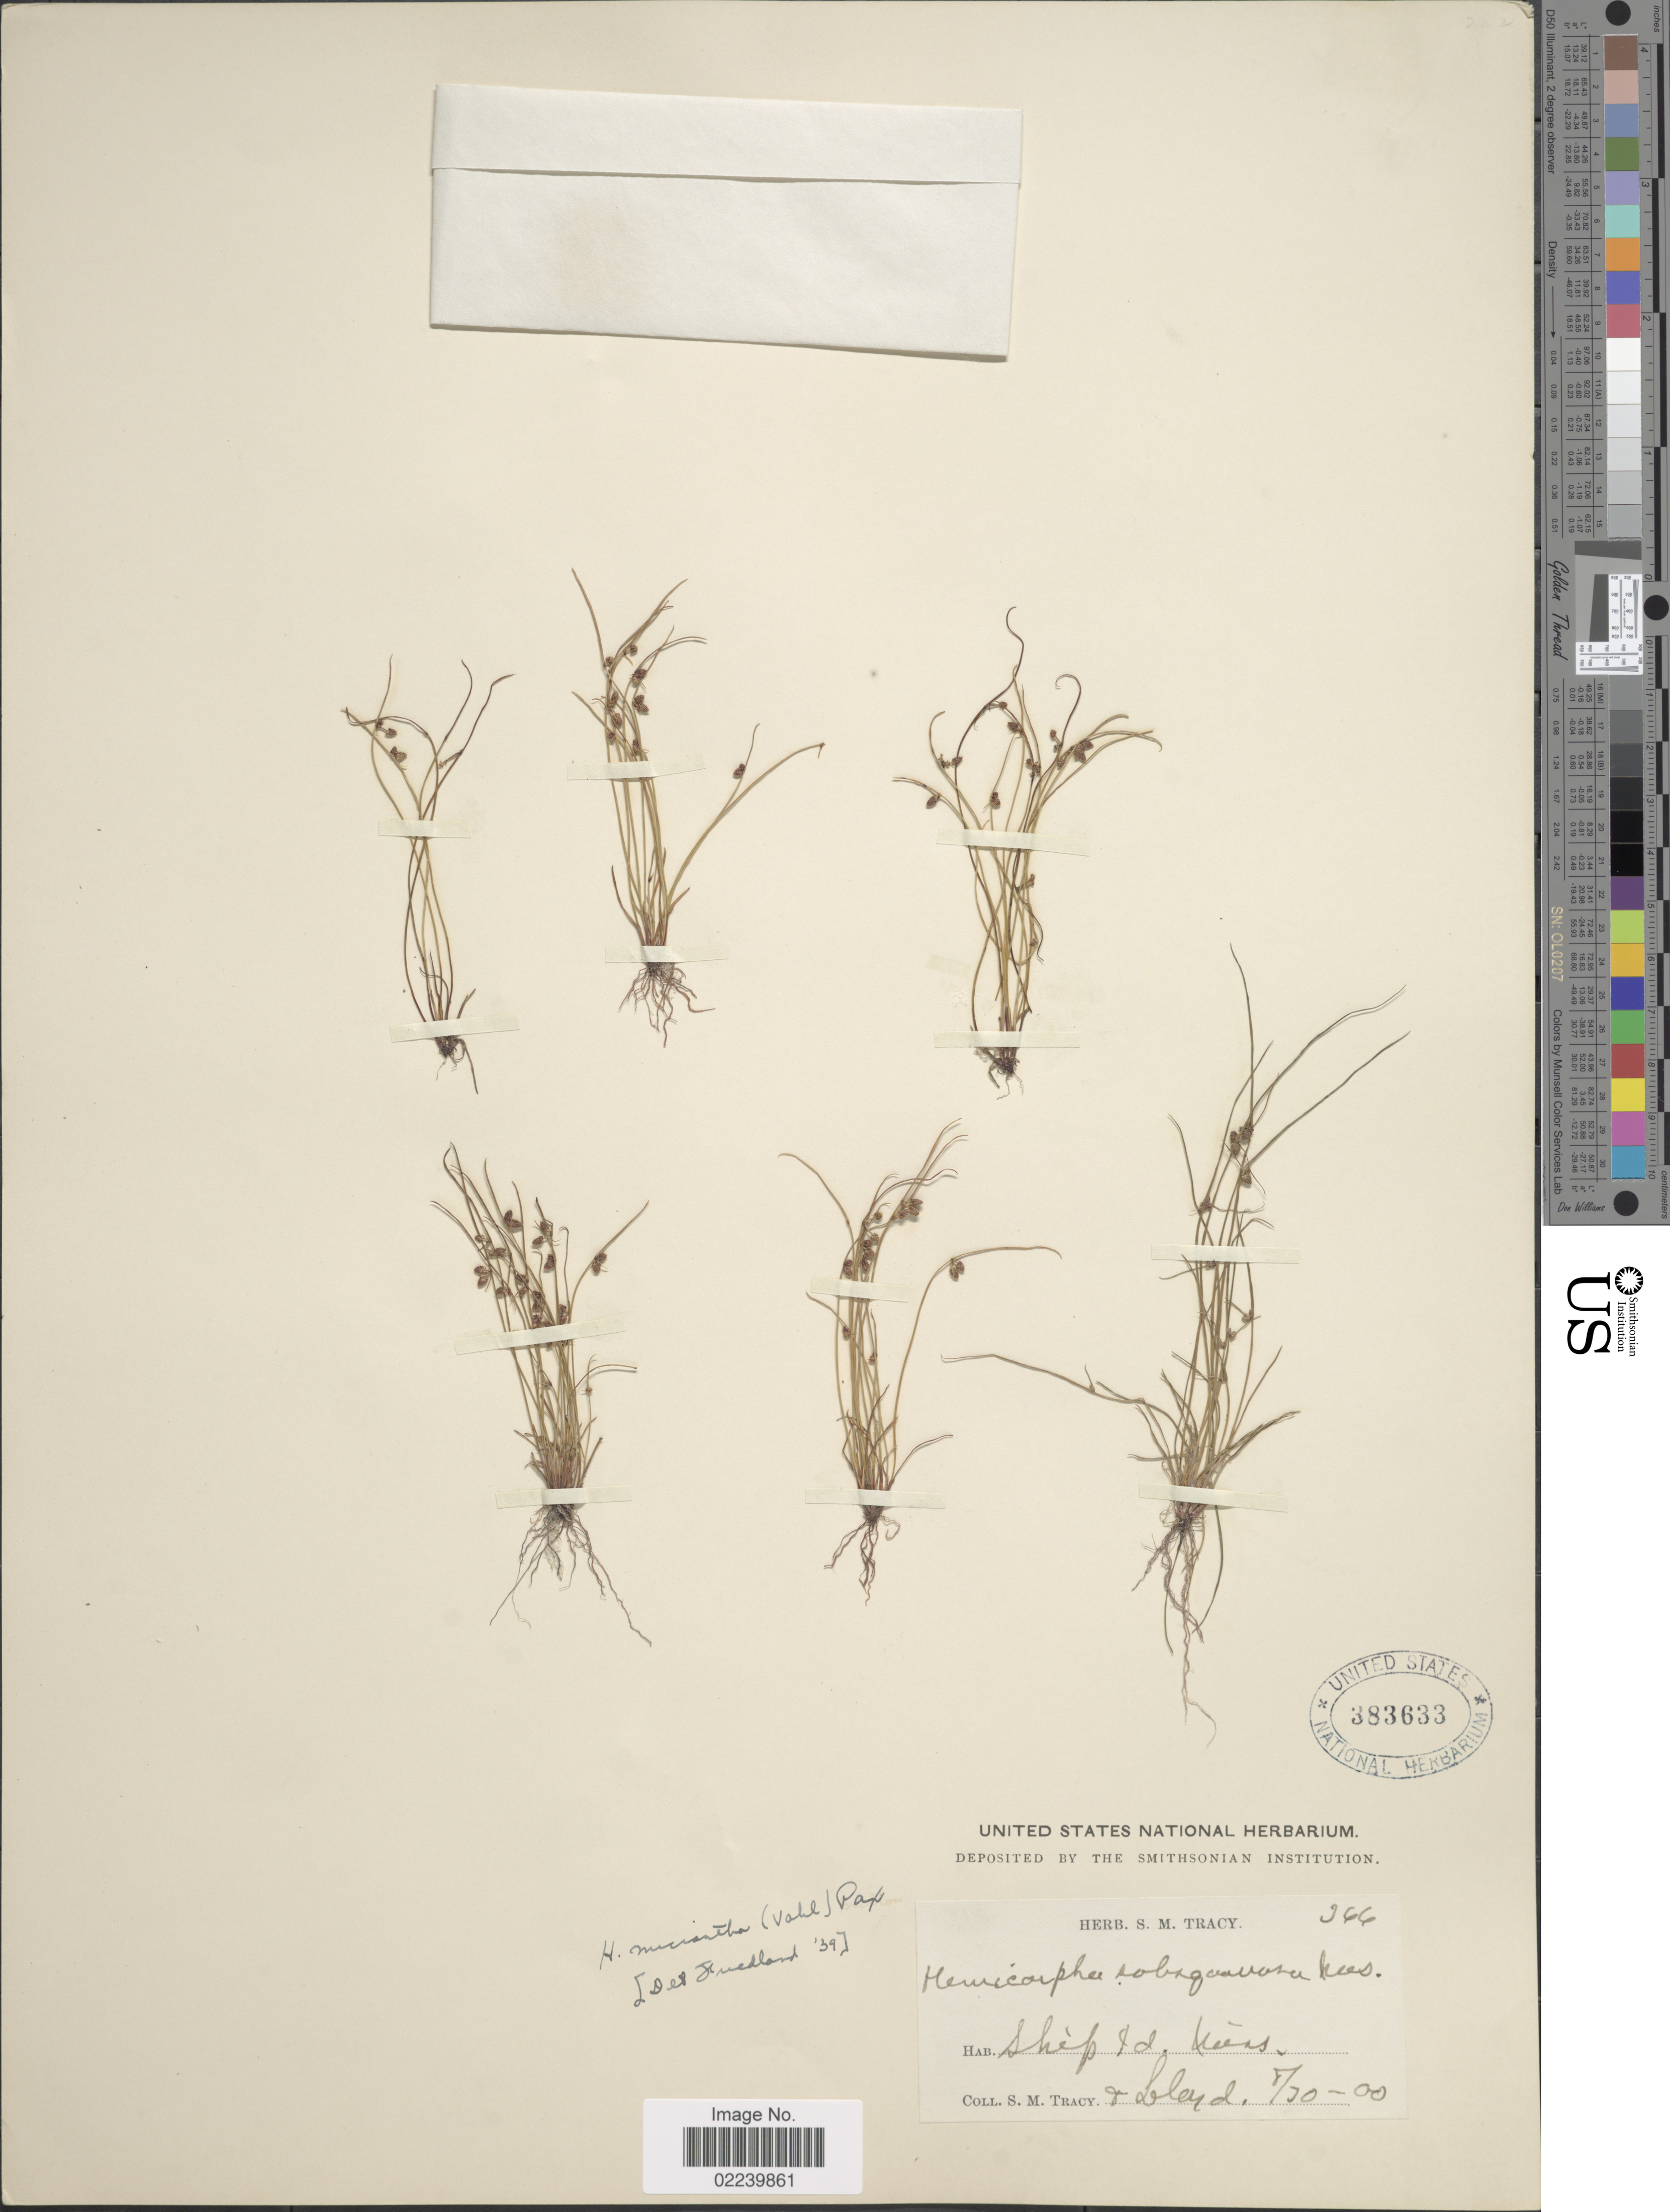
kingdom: Plantae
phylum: Tracheophyta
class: Liliopsida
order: Poales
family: Cyperaceae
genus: Cyperus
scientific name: Cyperus subsquarrosus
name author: (Muhl.) Bauters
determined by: Strong, M. T., (US), Smithsonian Institution - National Museum of Natural History (UNITED STATES)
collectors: S. M. Tracy & -- Lloyd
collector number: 366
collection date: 1900-08-30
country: United States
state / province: Massachusetts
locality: Ship Is.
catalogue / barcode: US 383633